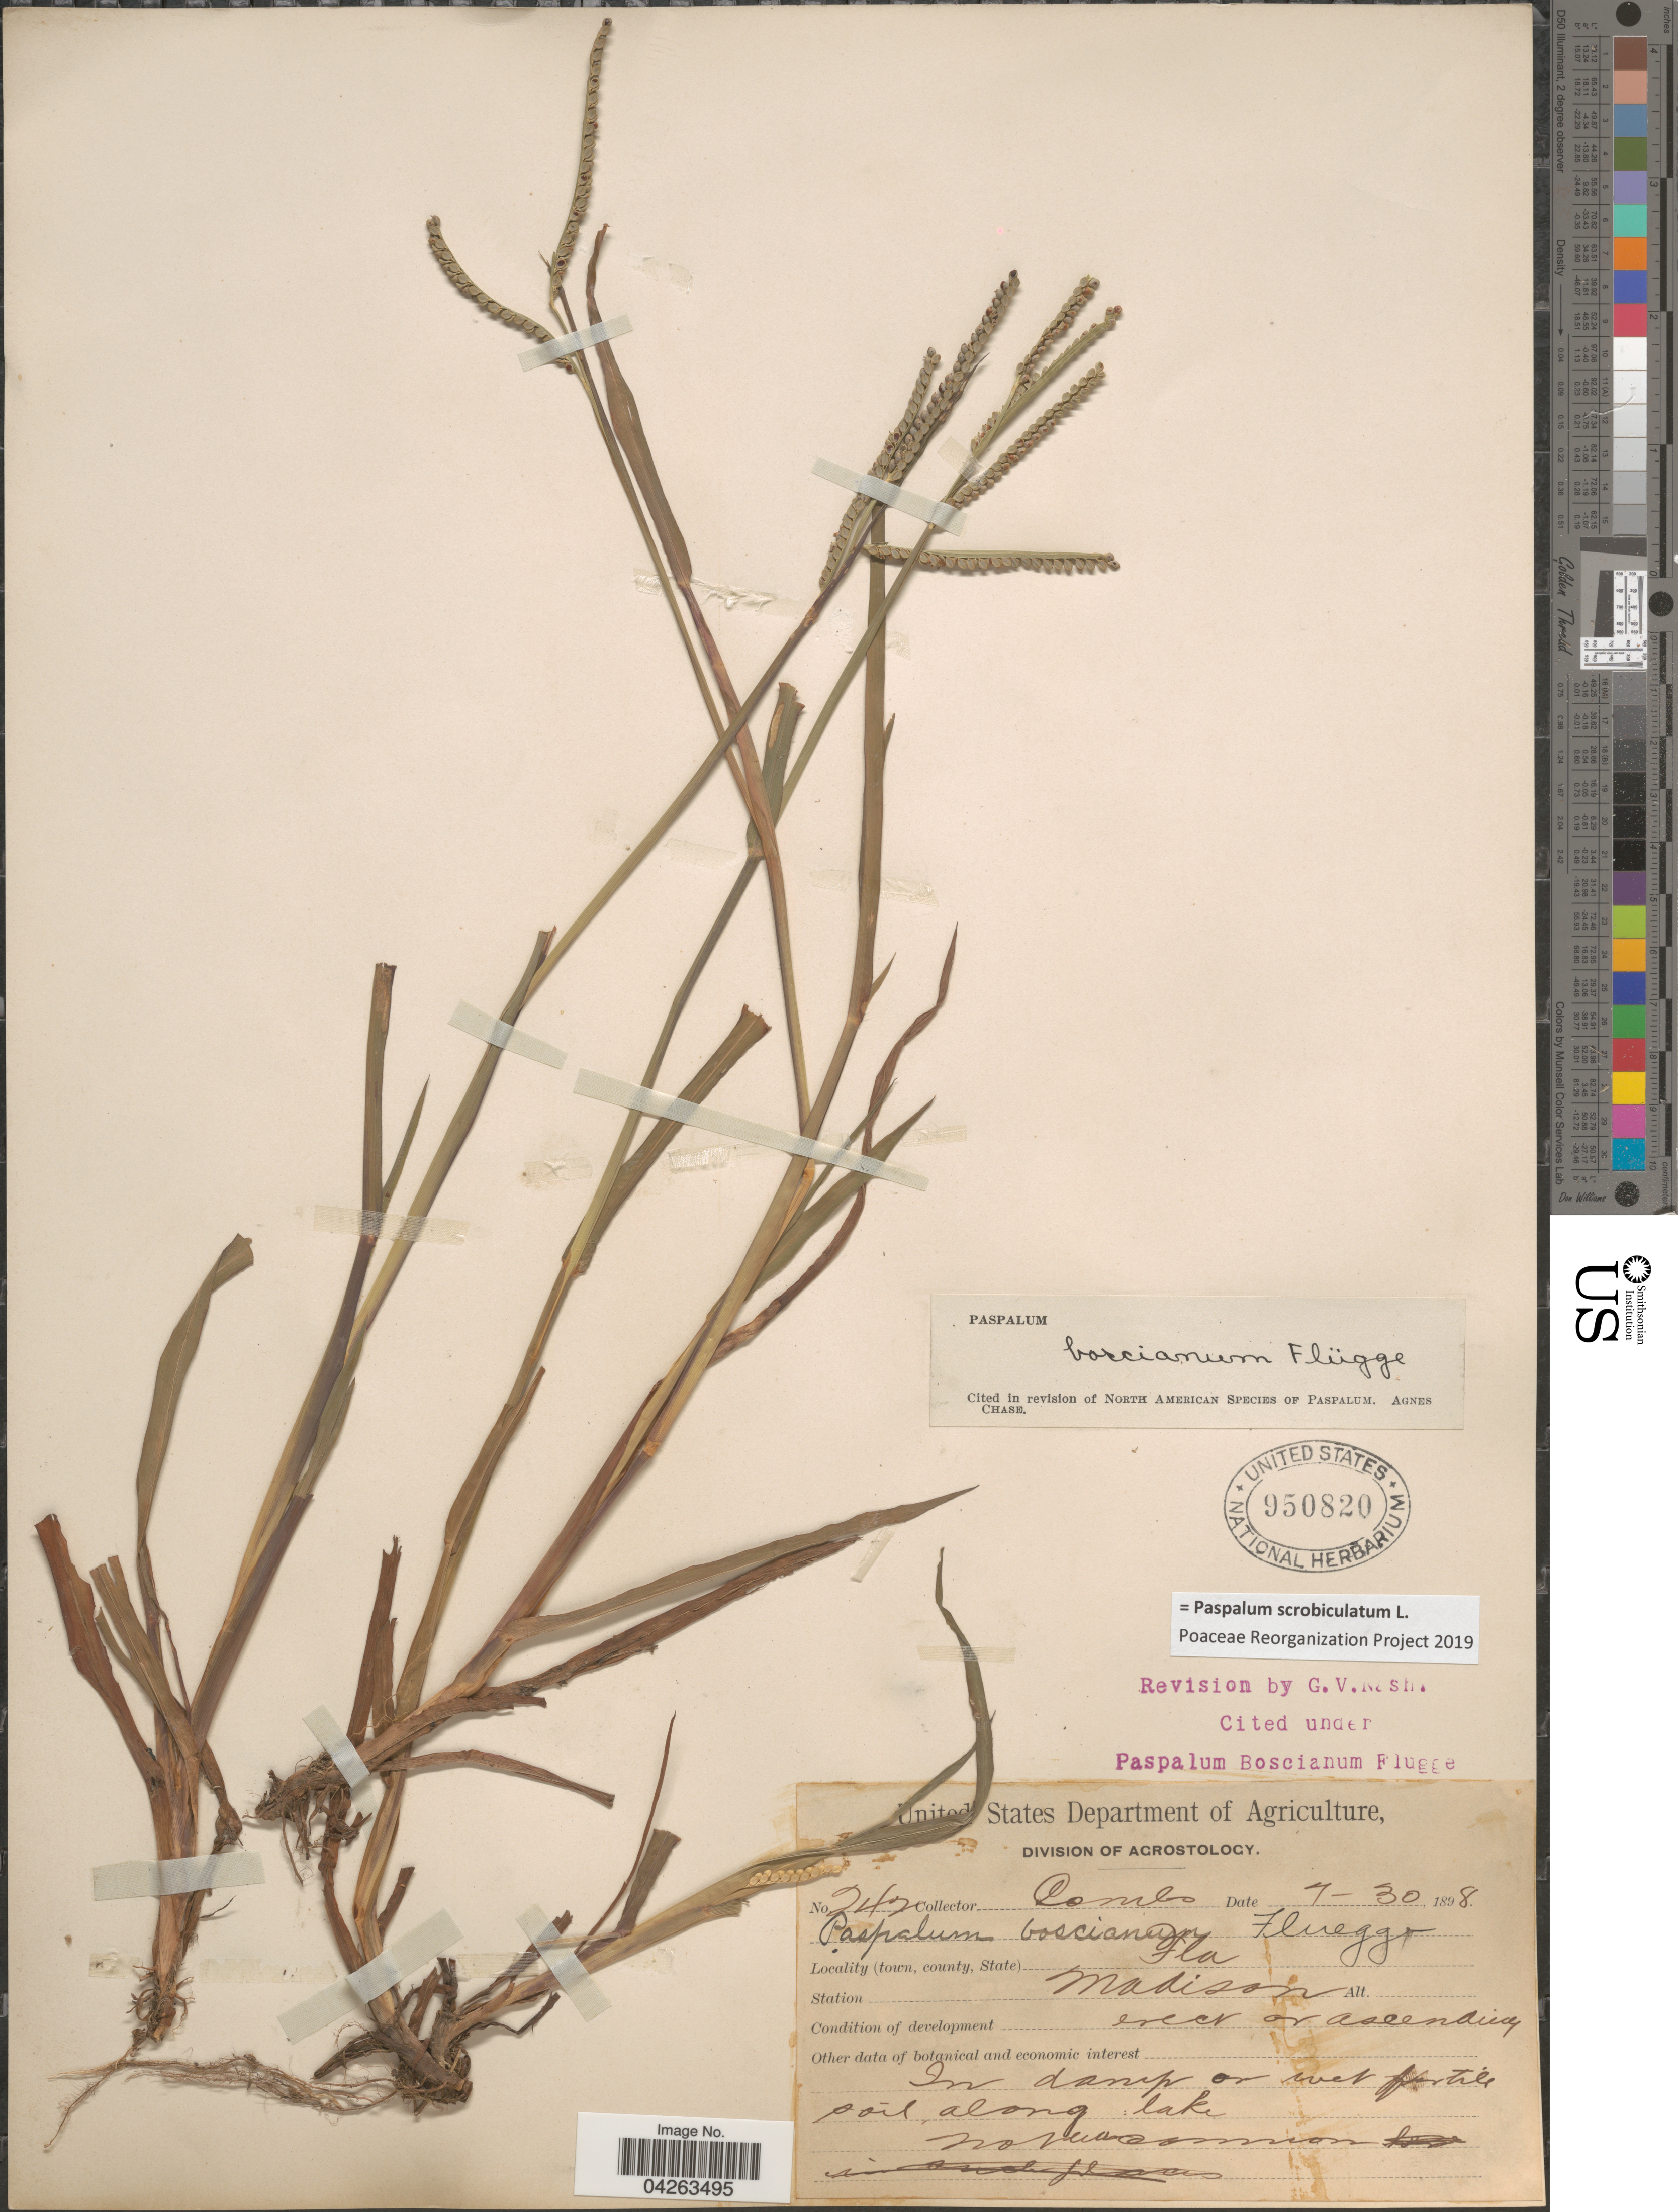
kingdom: Plantae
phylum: Tracheophyta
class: Liliopsida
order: Poales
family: Poaceae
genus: Paspalum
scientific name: Paspalum scrobiculatum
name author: L.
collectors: -. Combs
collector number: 242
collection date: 1898-07-30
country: United States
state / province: Florida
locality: (town, county, State) Fla. Station Madison.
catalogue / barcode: US 950820